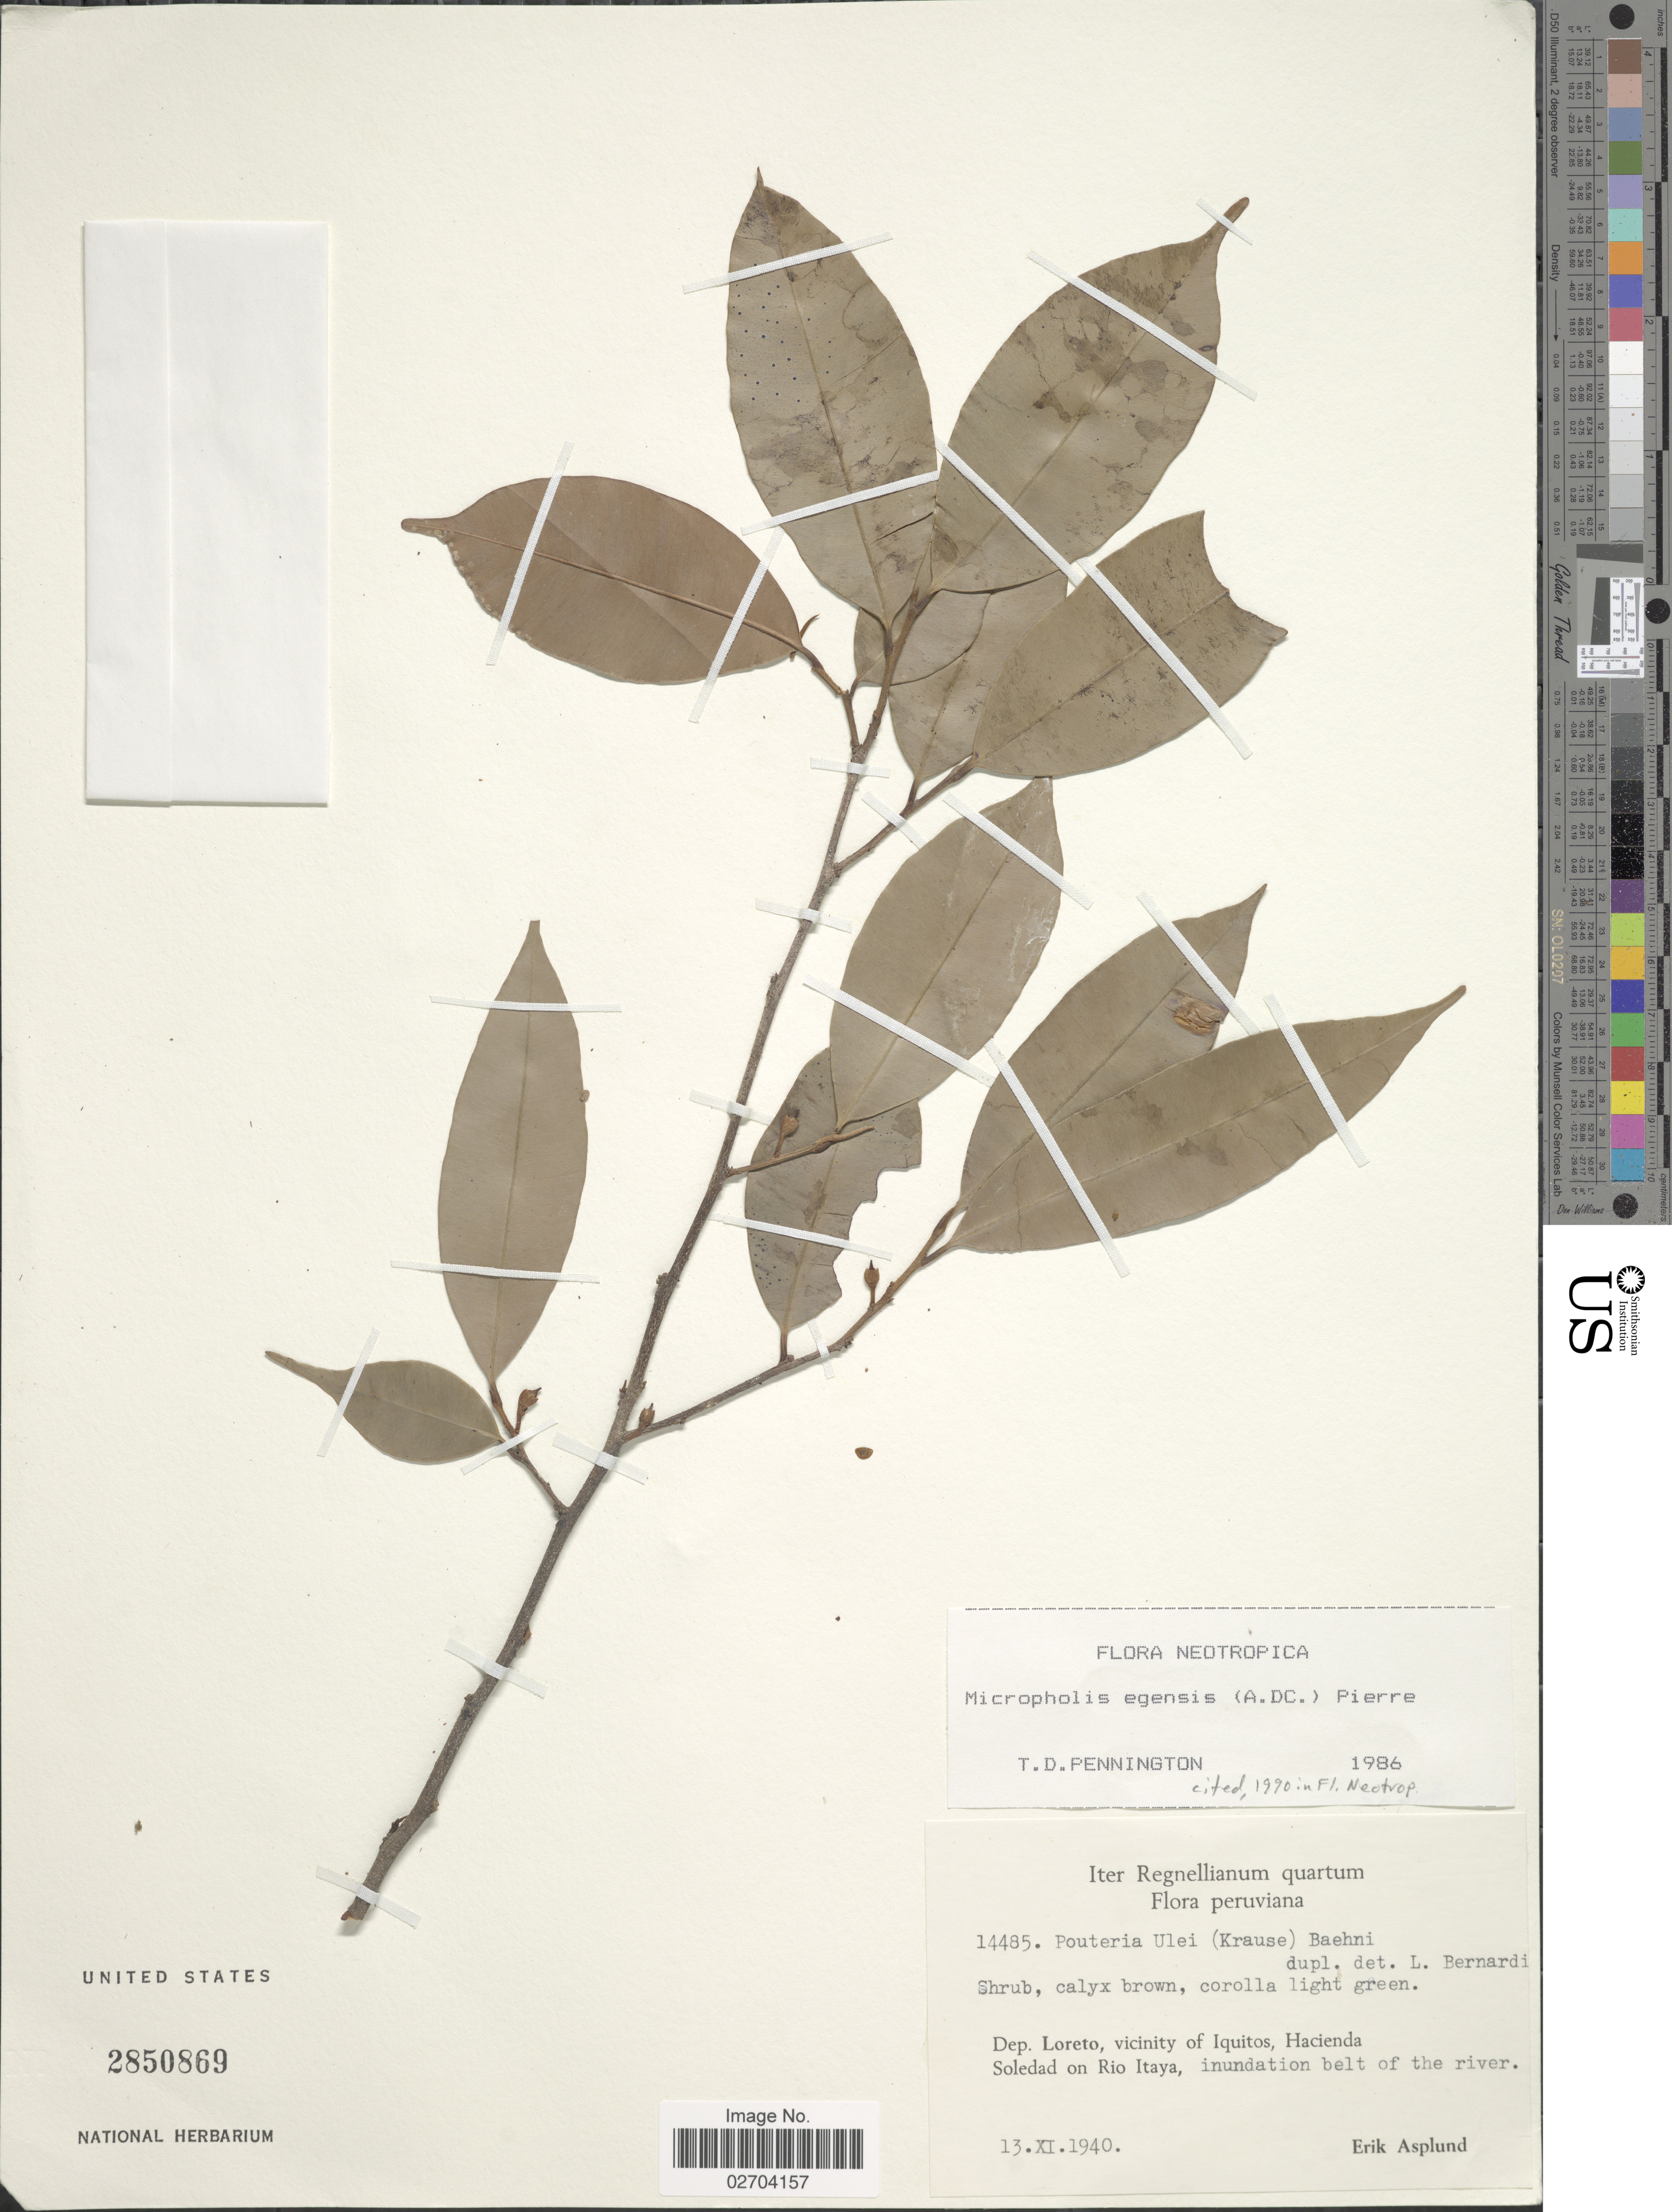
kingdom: Plantae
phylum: Tracheophyta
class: Magnoliopsida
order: Ericales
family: Sapotaceae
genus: Micropholis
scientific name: Micropholis egensis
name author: (A. DC.) Pierre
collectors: E. Asplund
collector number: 14485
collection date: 1940-11-13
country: Peru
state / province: Loreto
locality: Dep. Loreto, vicinity of Iquitos, Hacienda Soledad on Rio Rio Itaya. Inundation belt of the river.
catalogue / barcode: US 2850869